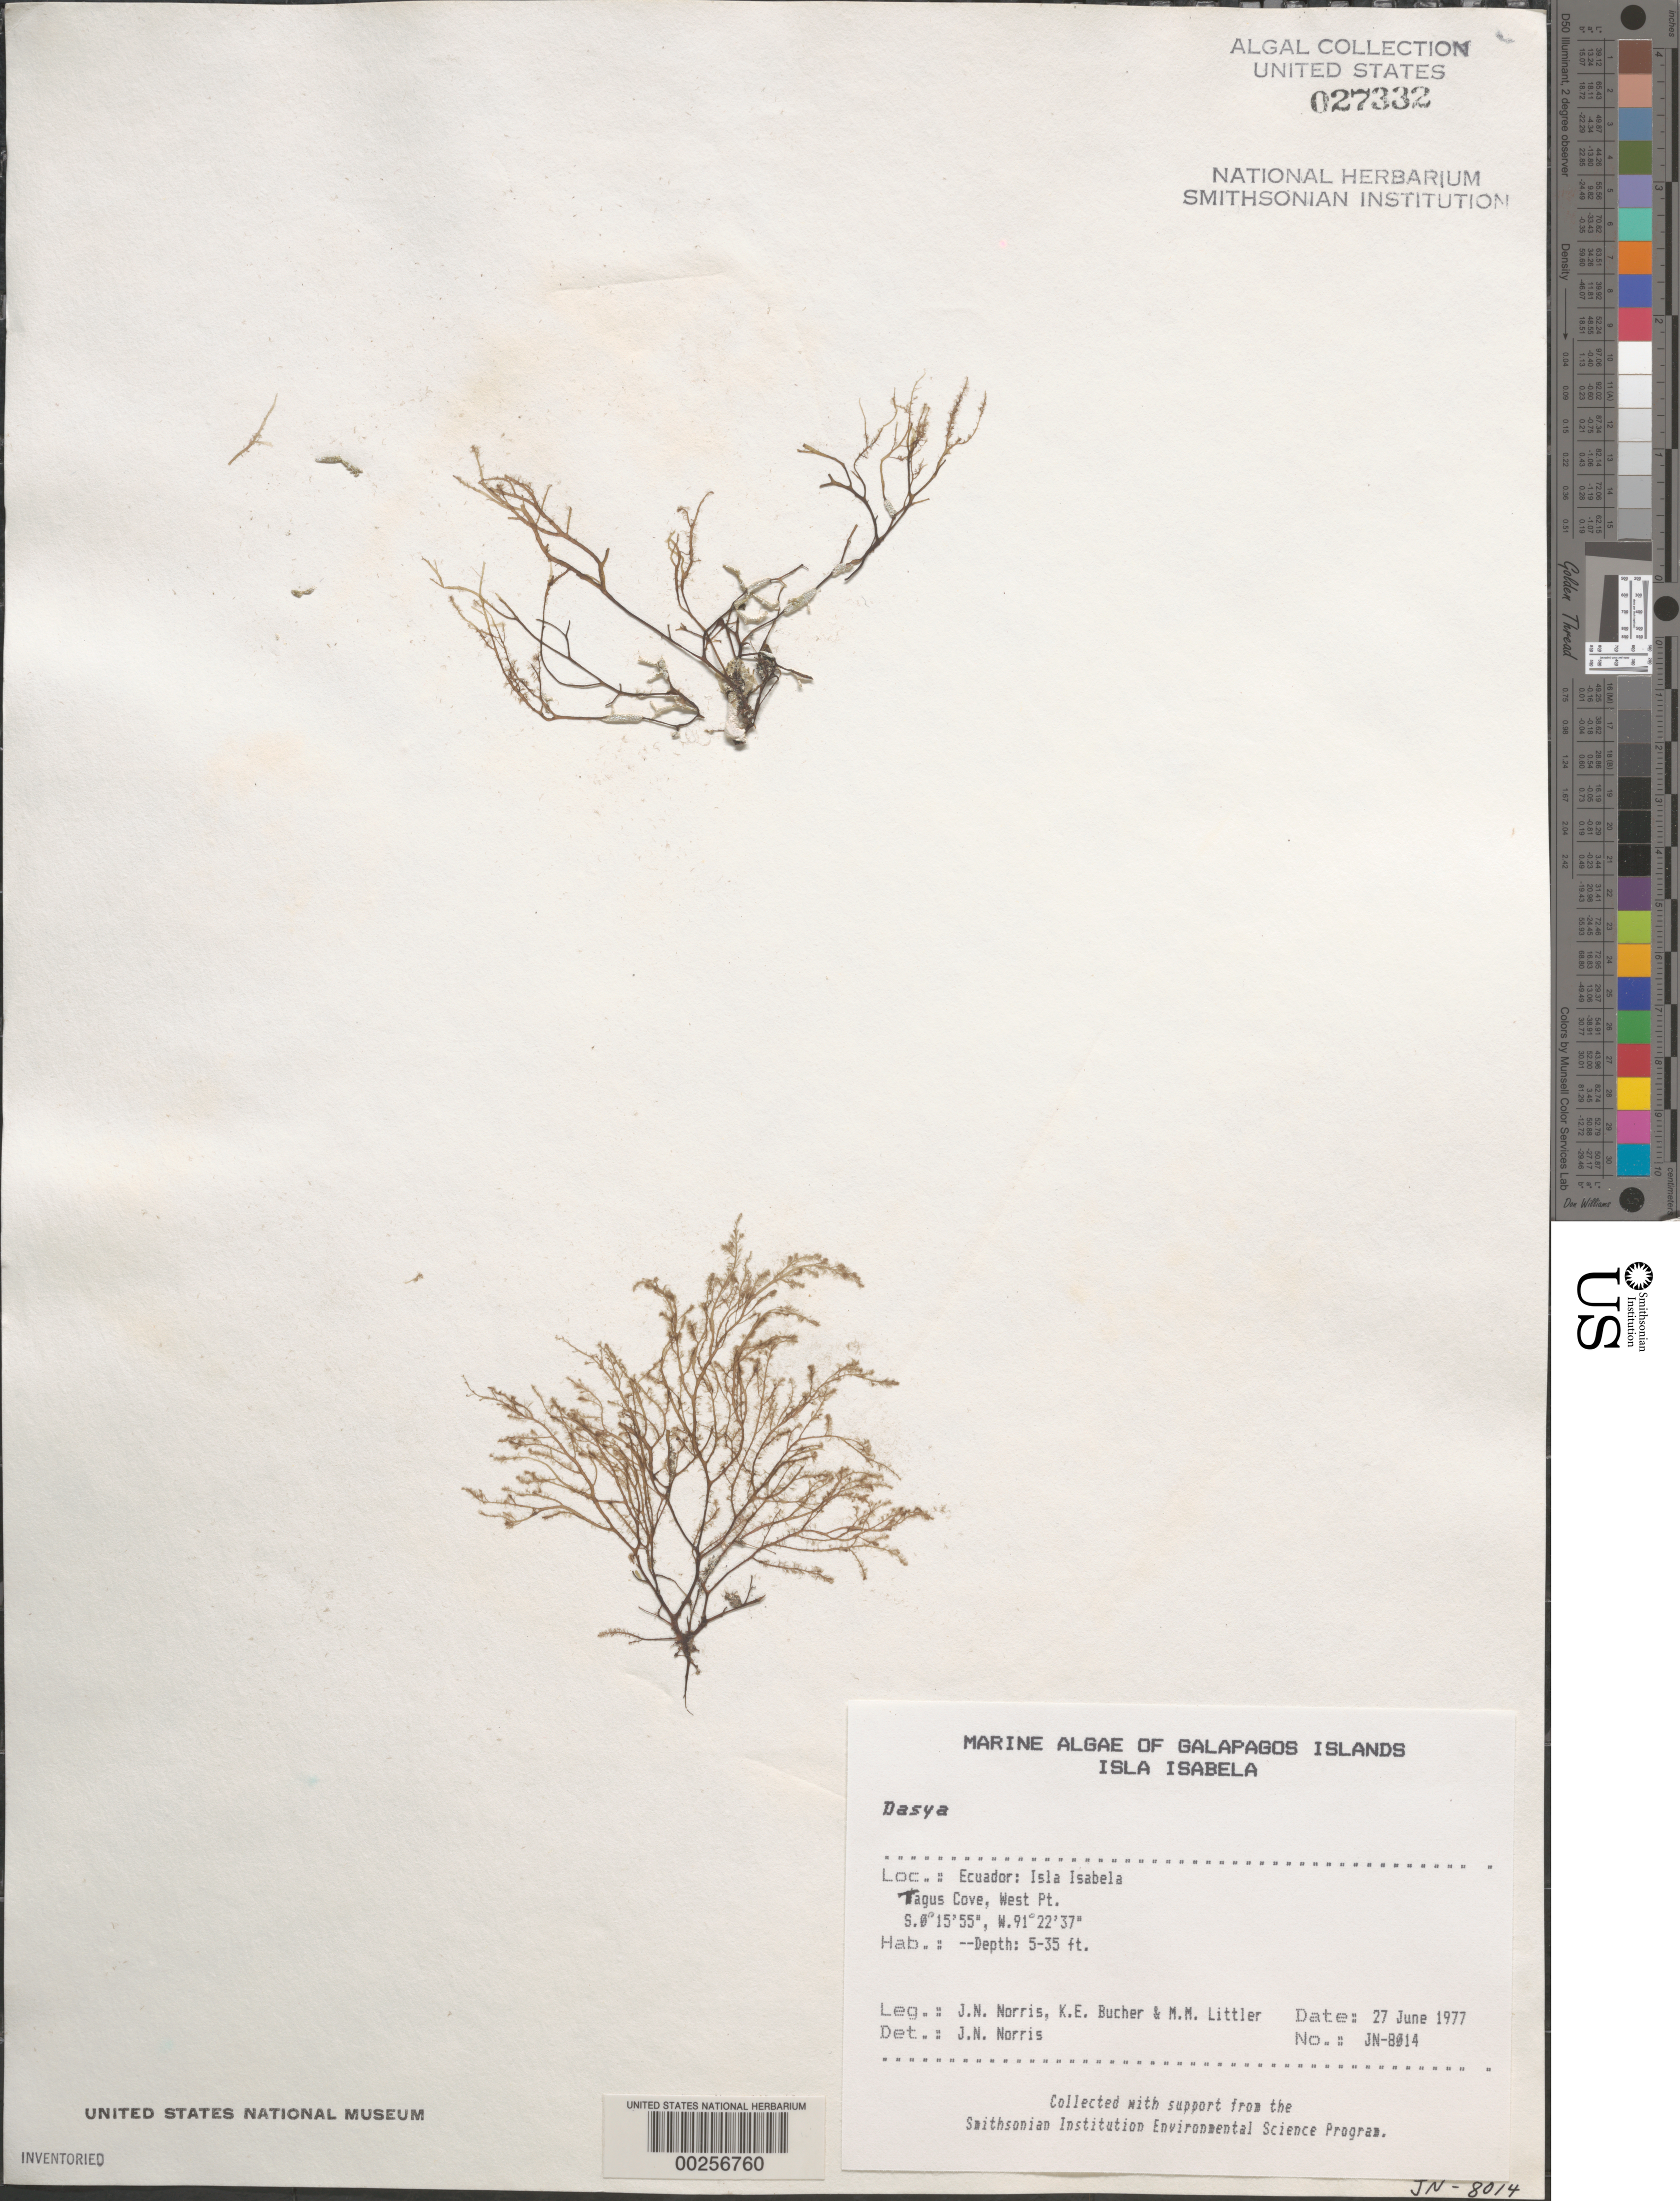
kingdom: Plantae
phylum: Rhodophyta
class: Florideophyceae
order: Ceramiales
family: Dasyaceae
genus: Dasya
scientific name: Dasya sp.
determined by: Norris, James N.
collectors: J. N. Norris, K. E. Bucher & M. M. Littler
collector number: JN-8014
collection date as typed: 27 Jun 1977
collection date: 1977-06-27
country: Ecuador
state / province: Colón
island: Isabela [Albemarle]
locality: Tagus Cove, West Point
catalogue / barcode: US 27332